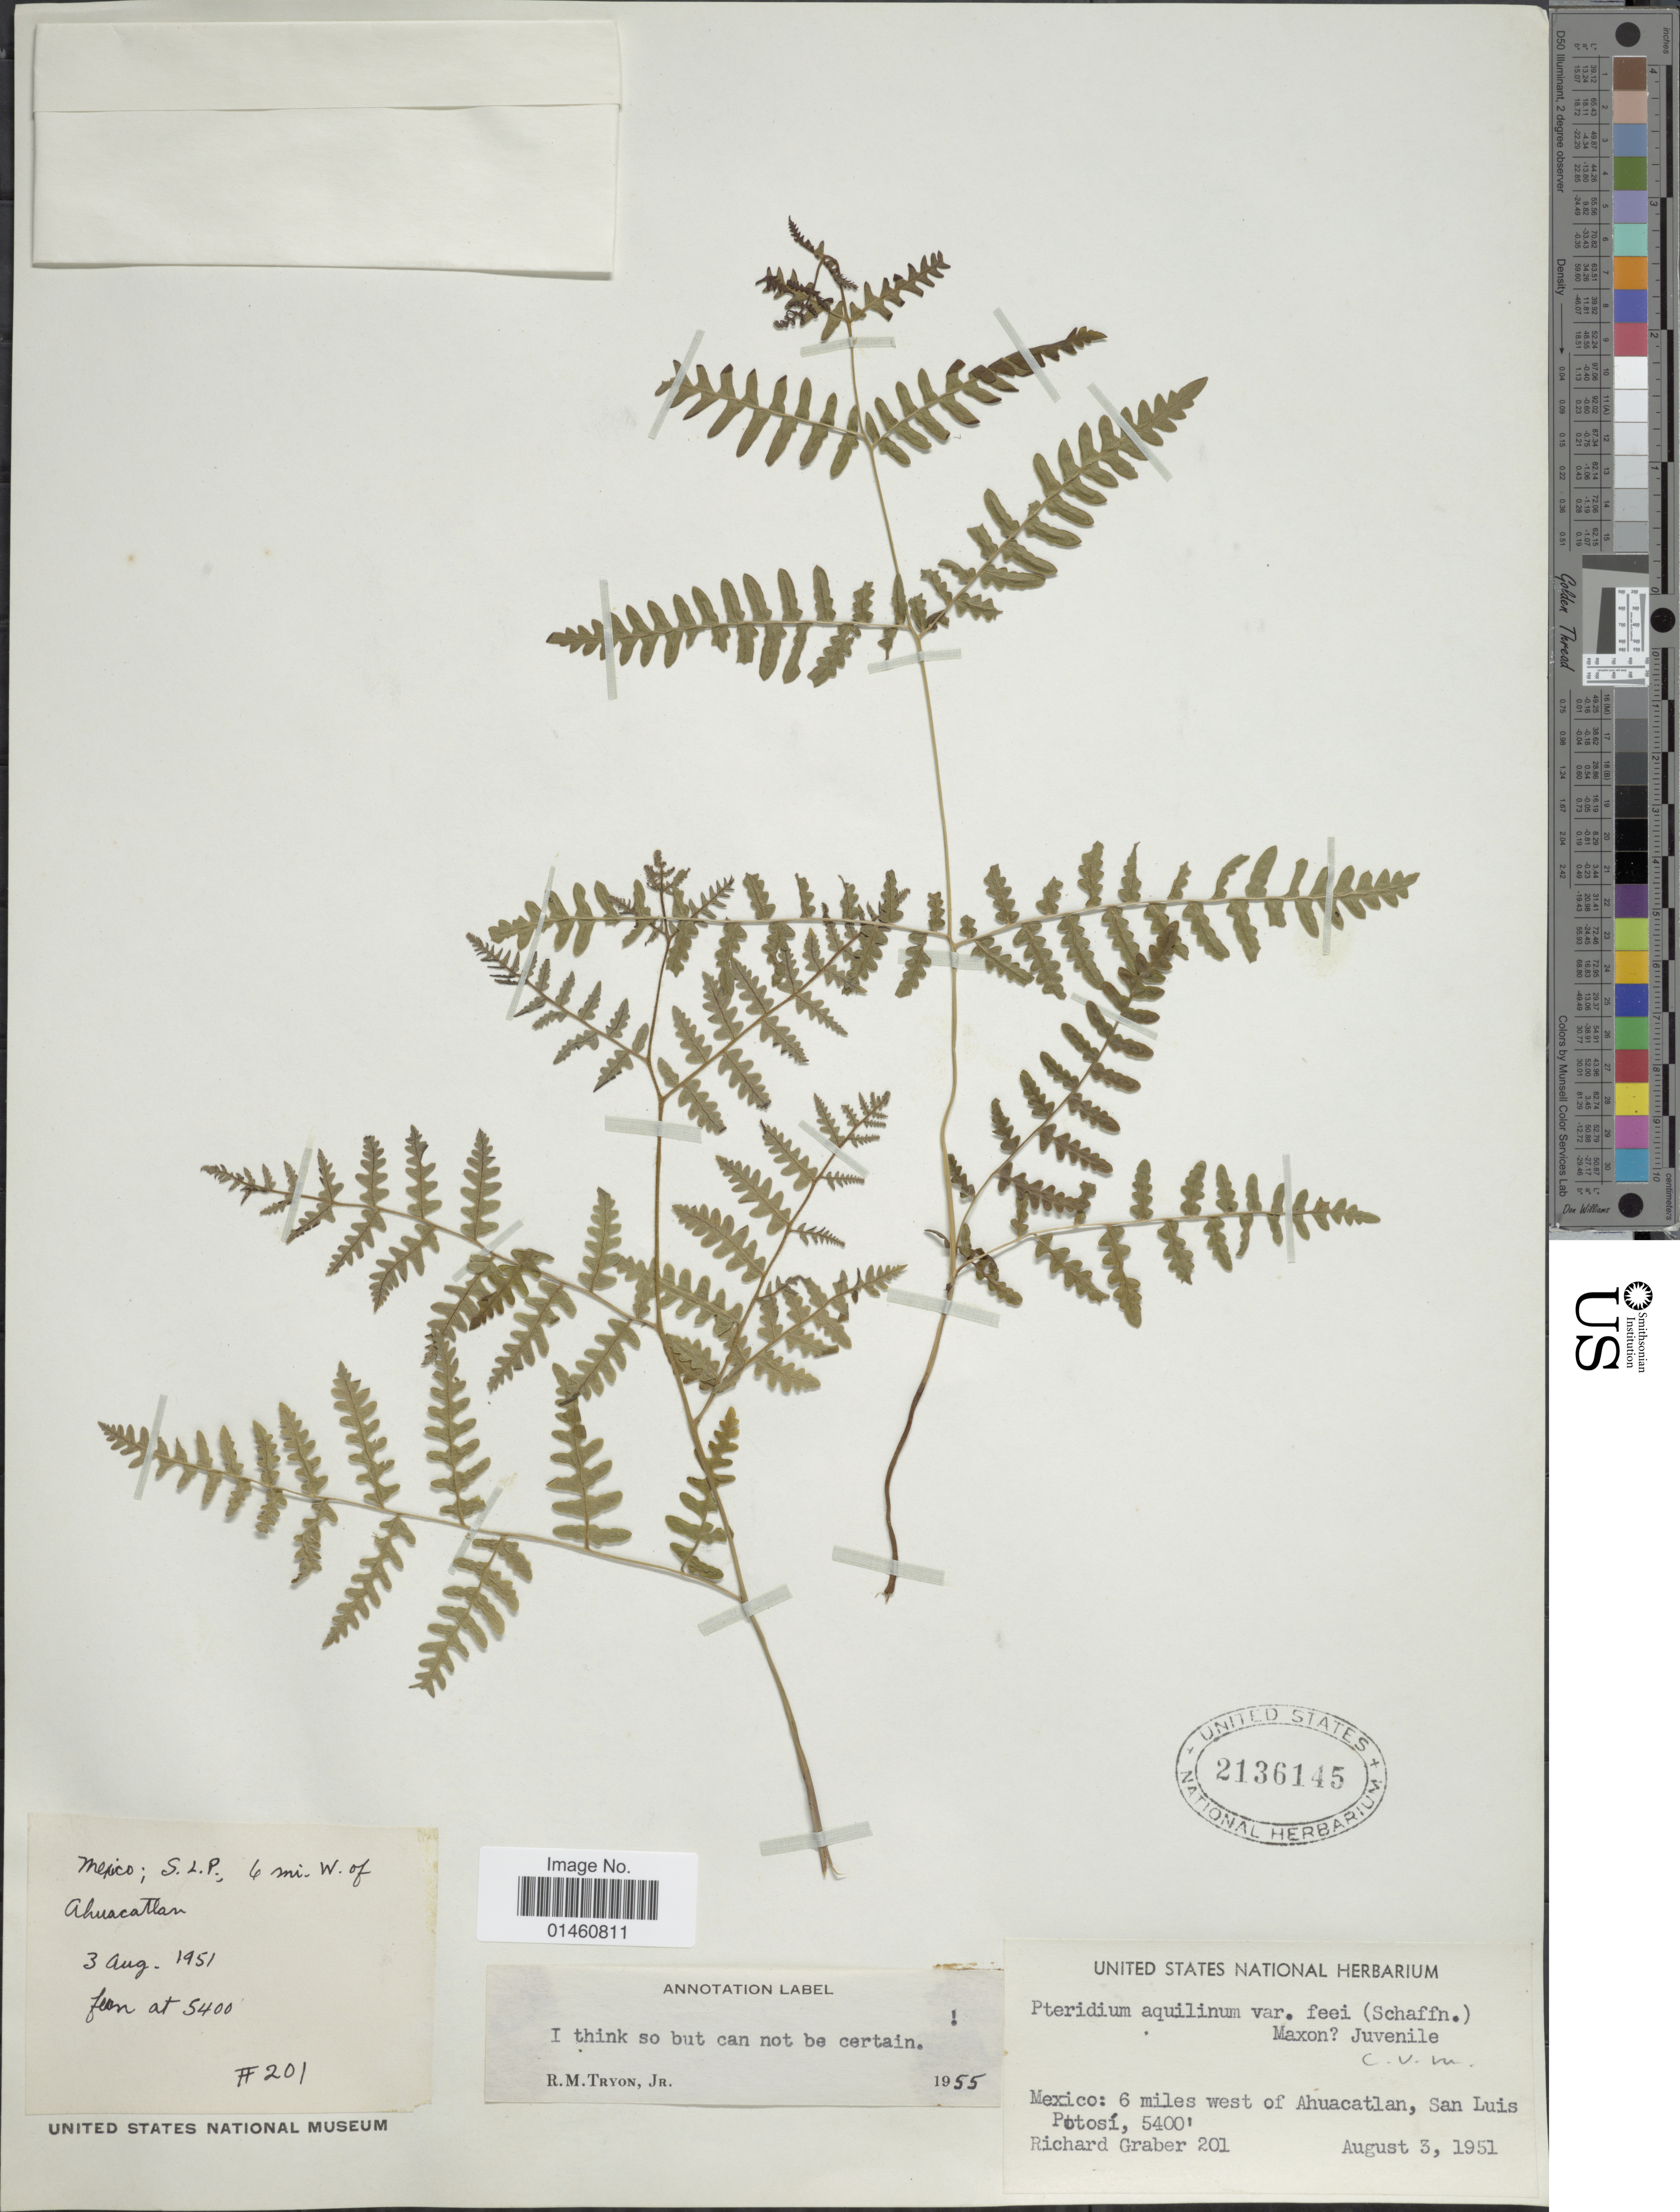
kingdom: Plantae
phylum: Tracheophyta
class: Polypodiopsida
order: Polypodiales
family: Dennstaedtiaceae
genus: Pteridium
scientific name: Pteridium aquilinum var. feei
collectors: R. Graber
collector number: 201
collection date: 1951-08-03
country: Mexico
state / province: San Luis Potosí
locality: S.L.P., 6 miles west of Ahuacatlan.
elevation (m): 1646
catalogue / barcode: US 2136145